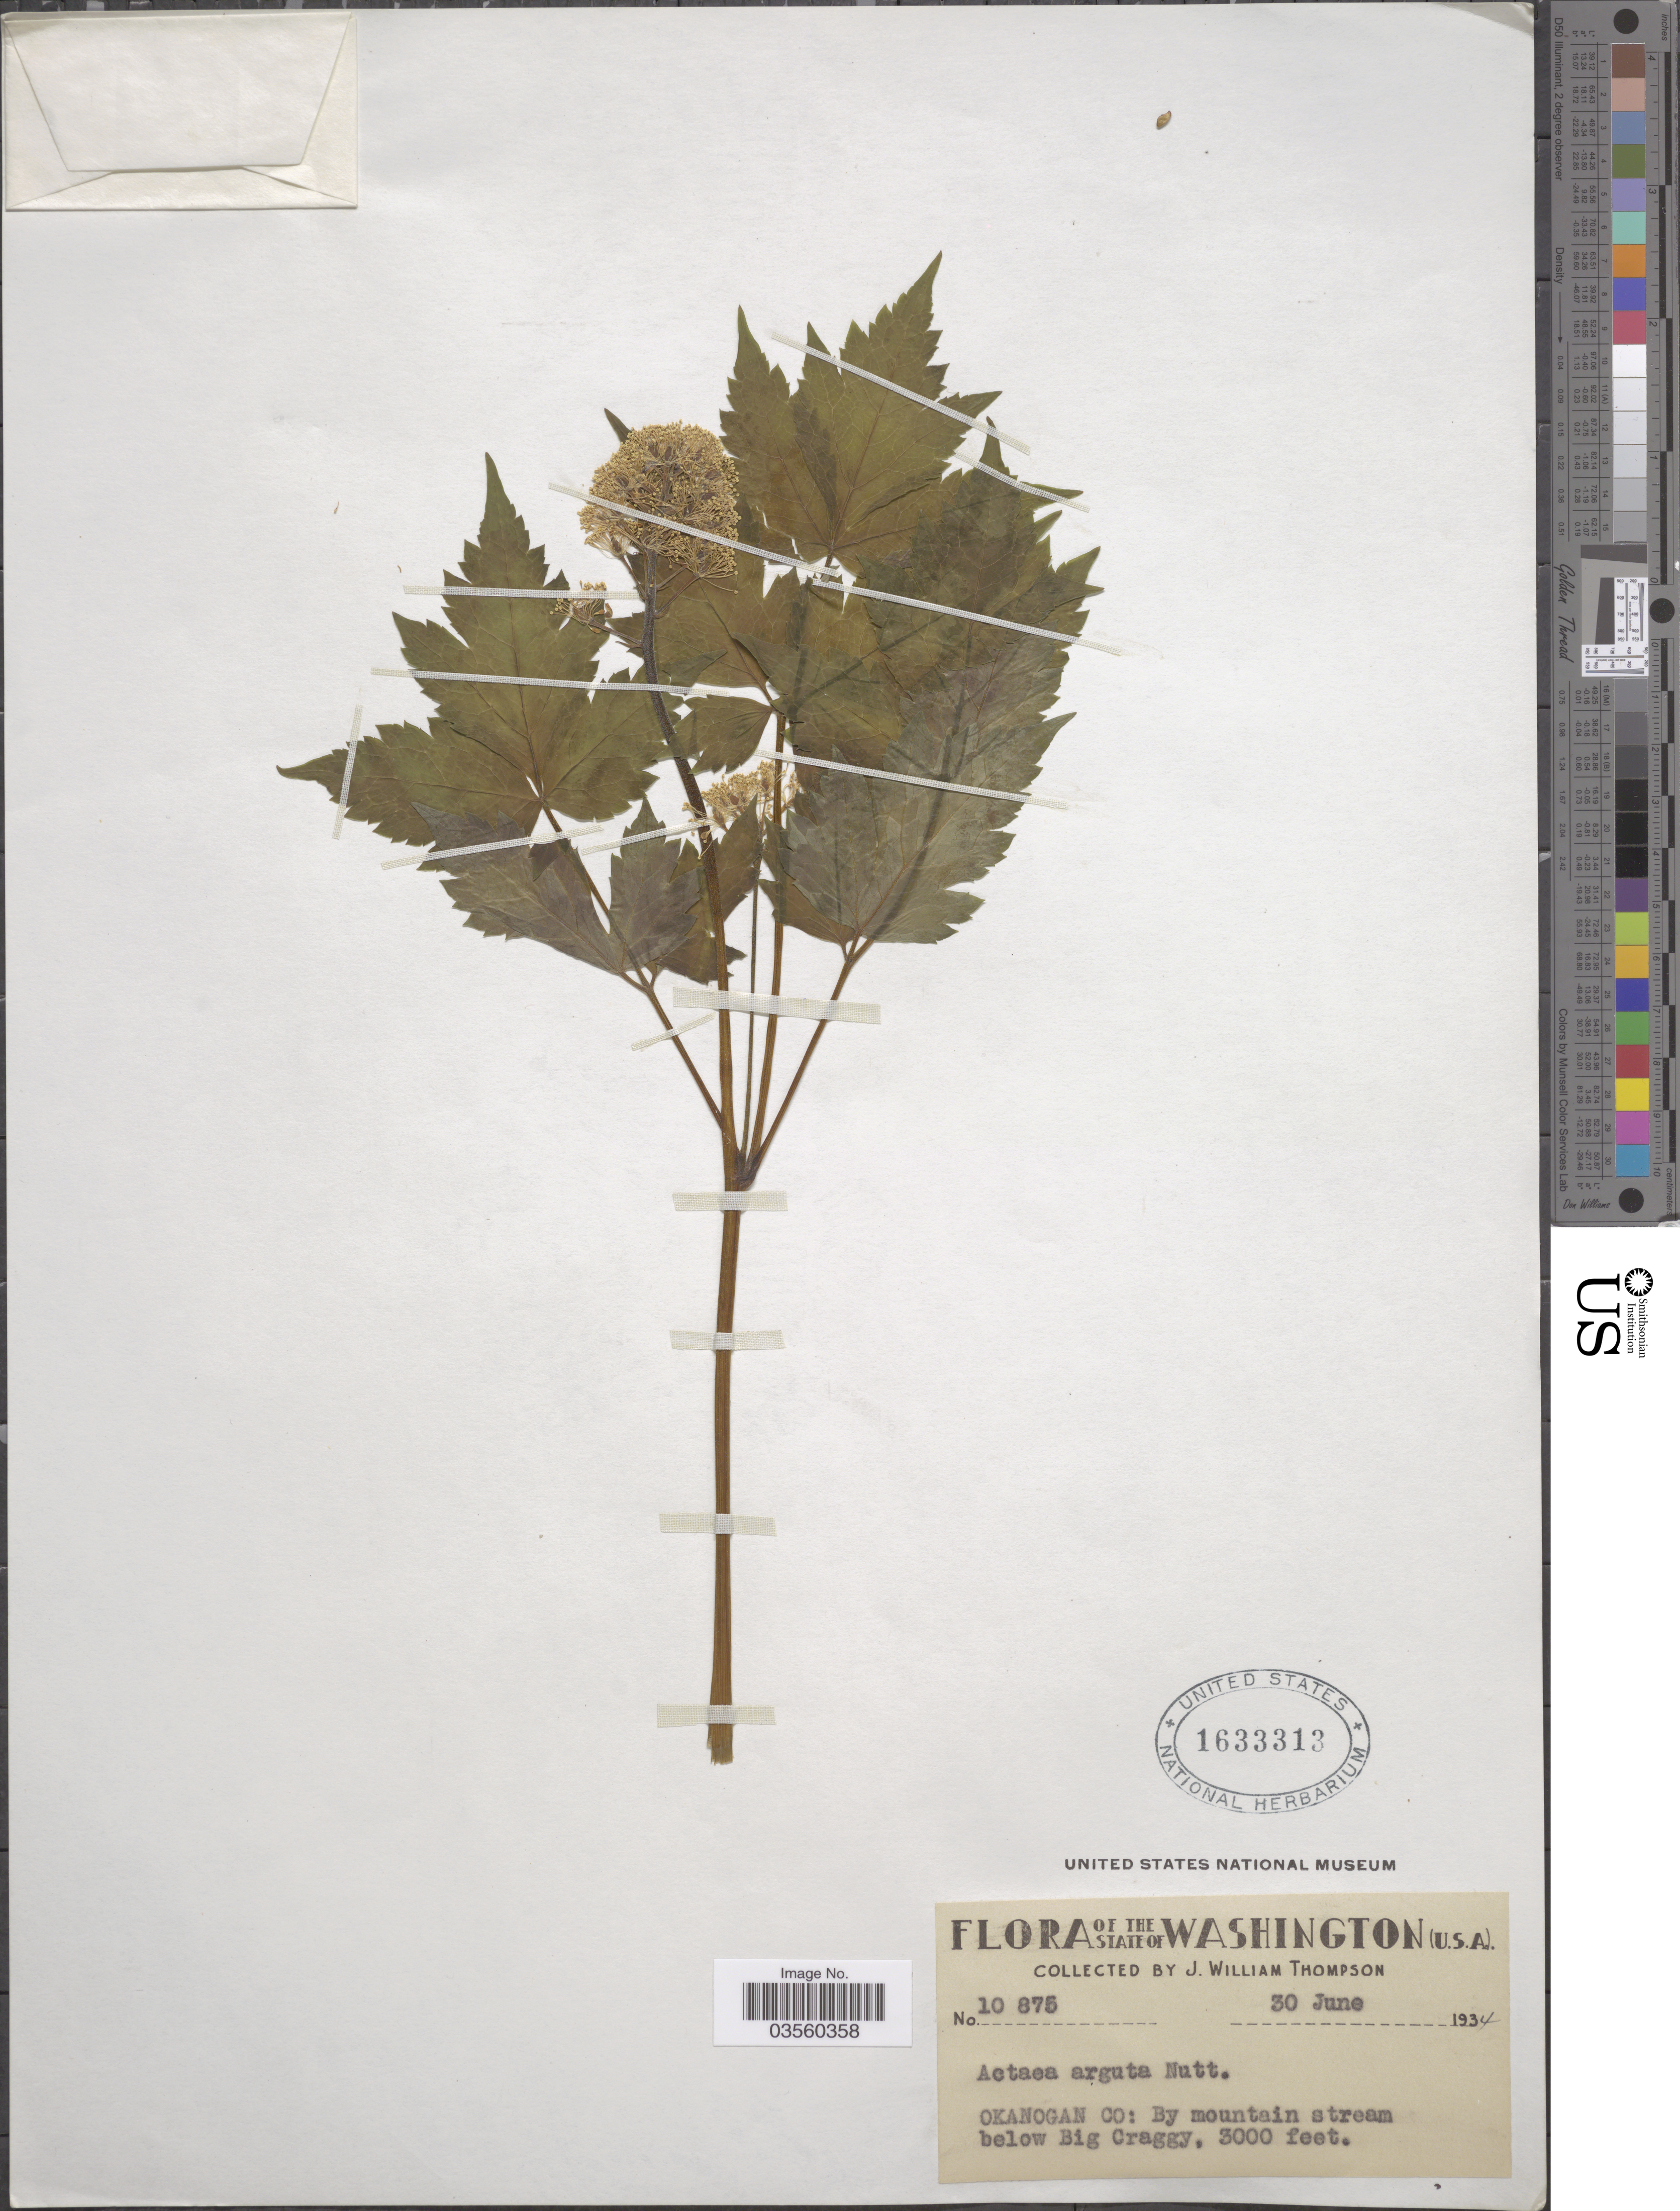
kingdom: Plantae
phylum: Tracheophyta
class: Magnoliopsida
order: Ranunculales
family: Ranunculaceae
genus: Actaea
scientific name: Actaea rubra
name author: (Aiton) Willd.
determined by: Strong, M. T., (US), Smithsonian Institution - National Museum of Natural History (UNITED STATES)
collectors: J. W. Thompson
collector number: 10876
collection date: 1934-06-30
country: United States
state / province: Washington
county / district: Okanogan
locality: Okanogan Co: By mountain stream below Big Craggy.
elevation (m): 914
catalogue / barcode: US 1633313